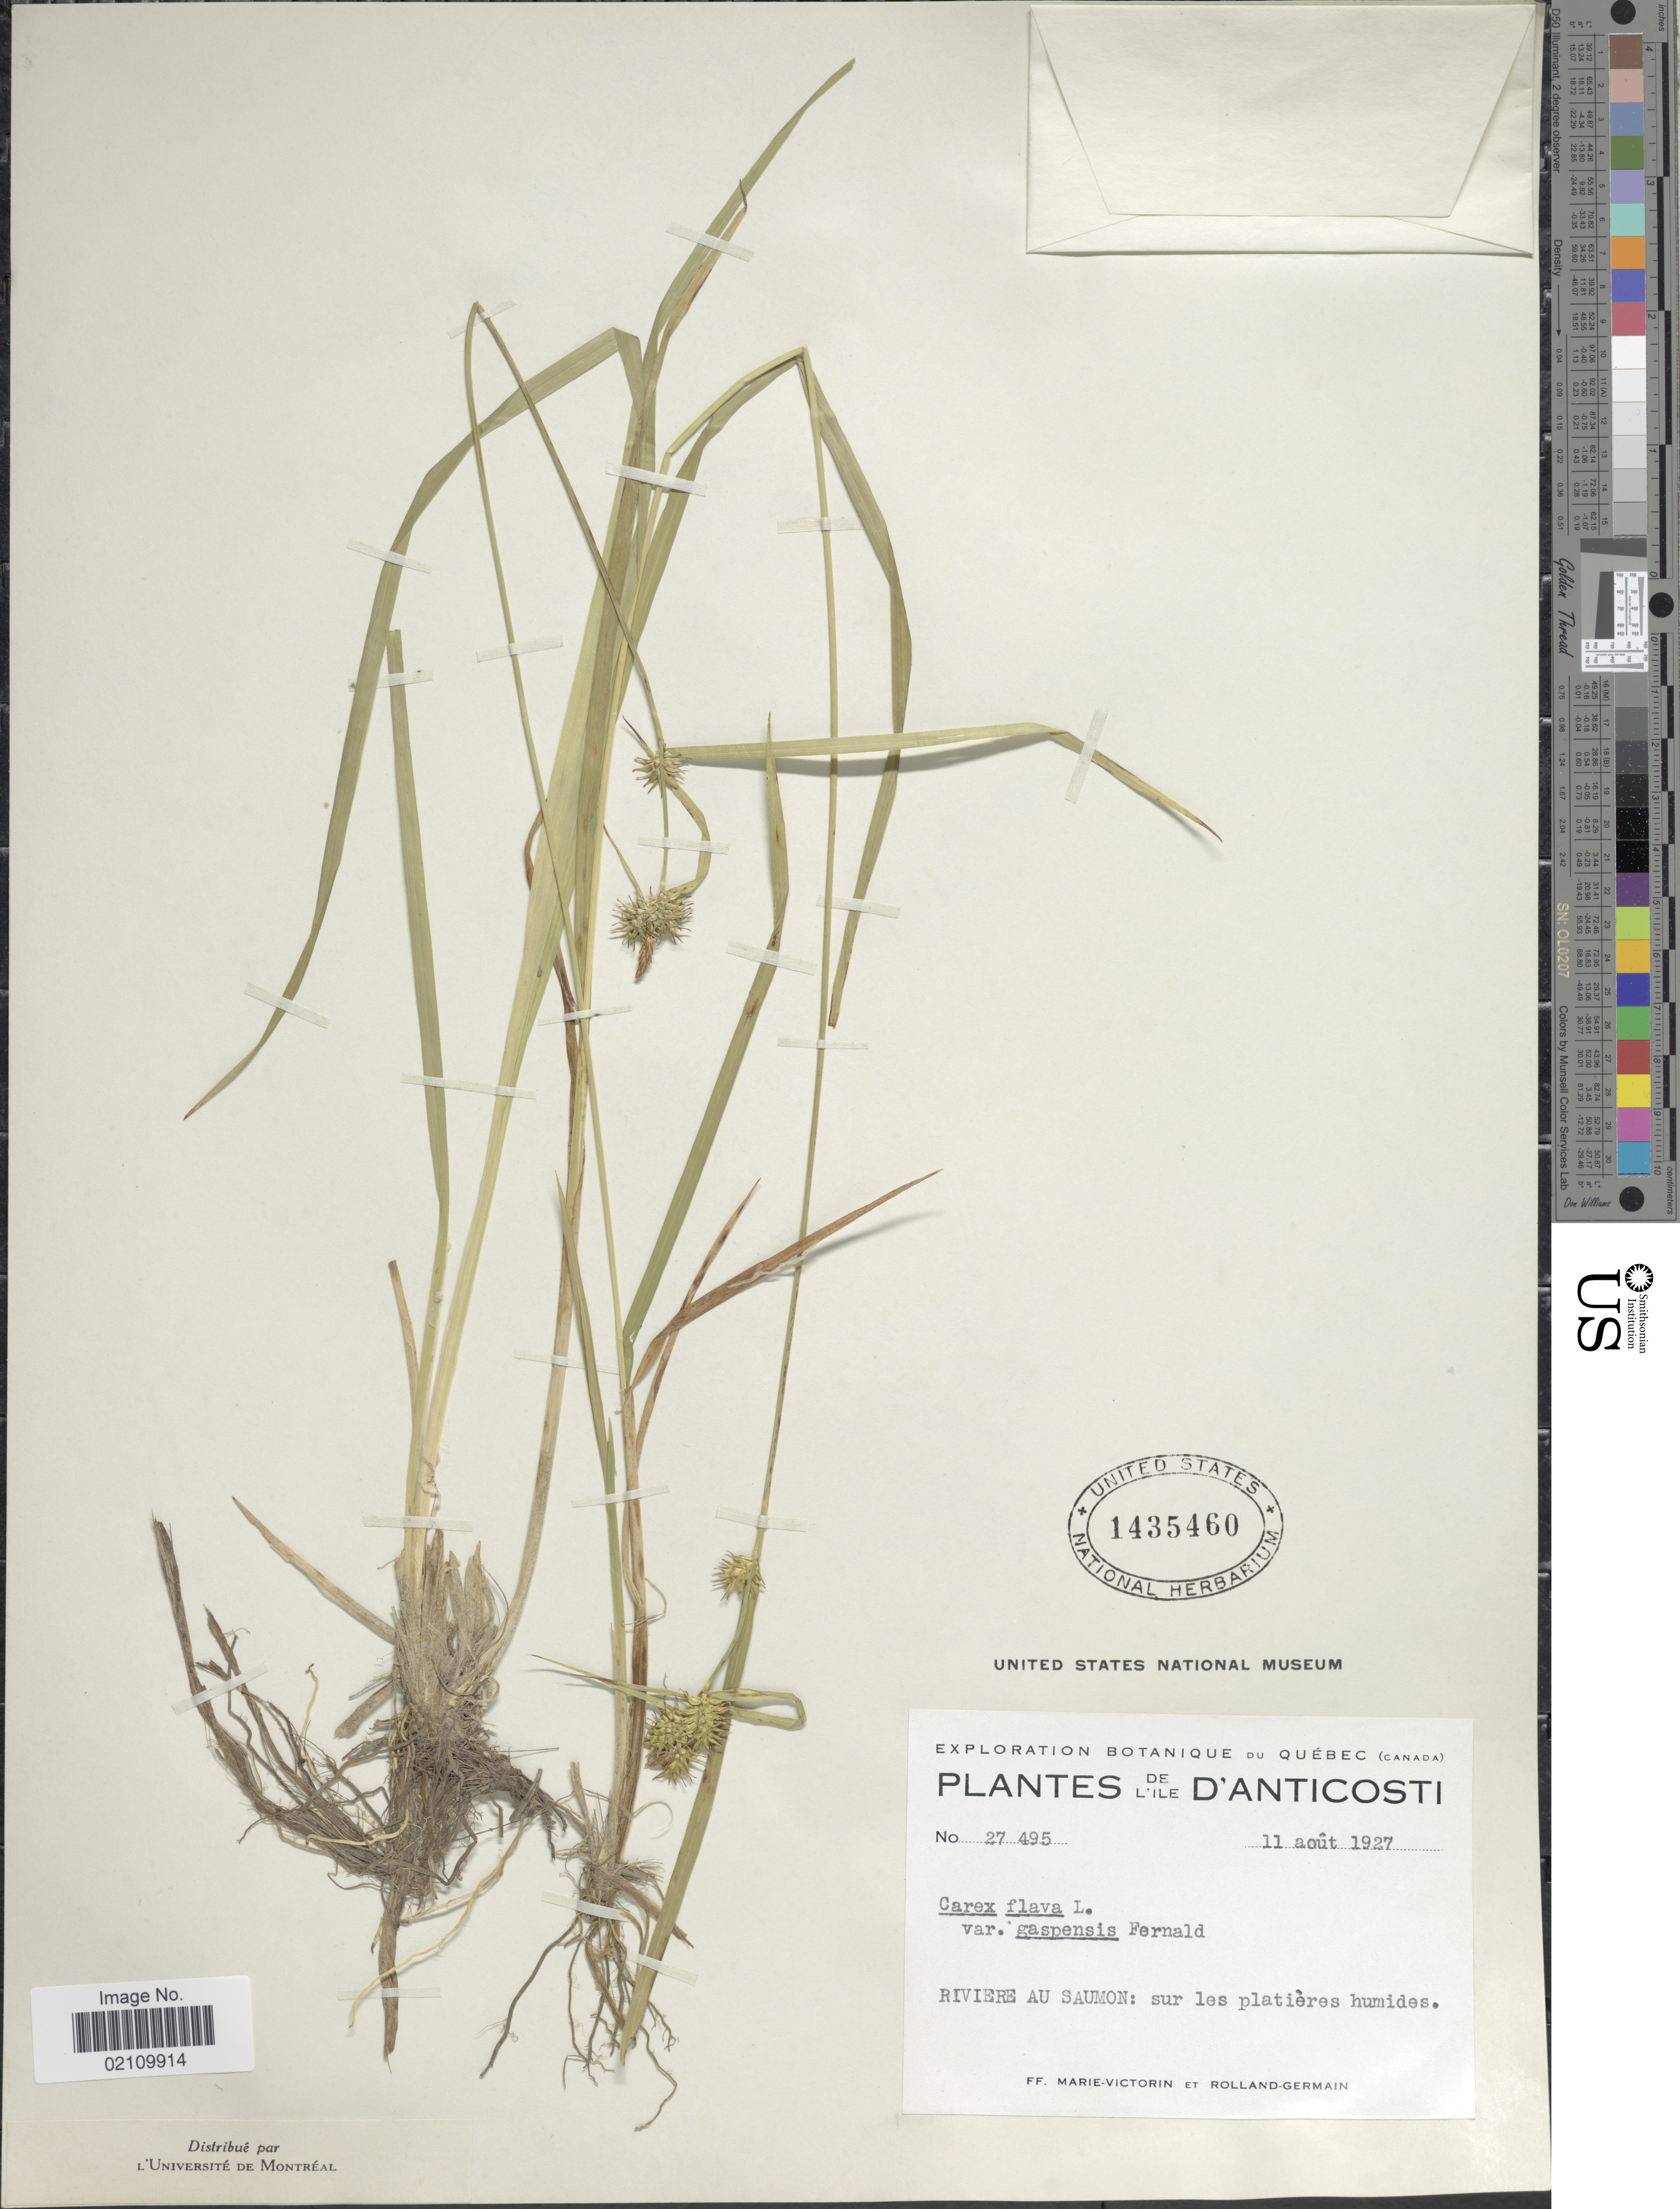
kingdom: Plantae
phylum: Tracheophyta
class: Liliopsida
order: Poales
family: Cyperaceae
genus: Carex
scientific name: Carex flava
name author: L.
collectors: F. Marie-Victorin & Rolland-Germain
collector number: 27495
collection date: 1927-08-11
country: Canada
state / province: Quebec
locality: L'Ile D'Anticosti. Riviere Au Saumon: sur les platieres humides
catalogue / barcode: US 1435460